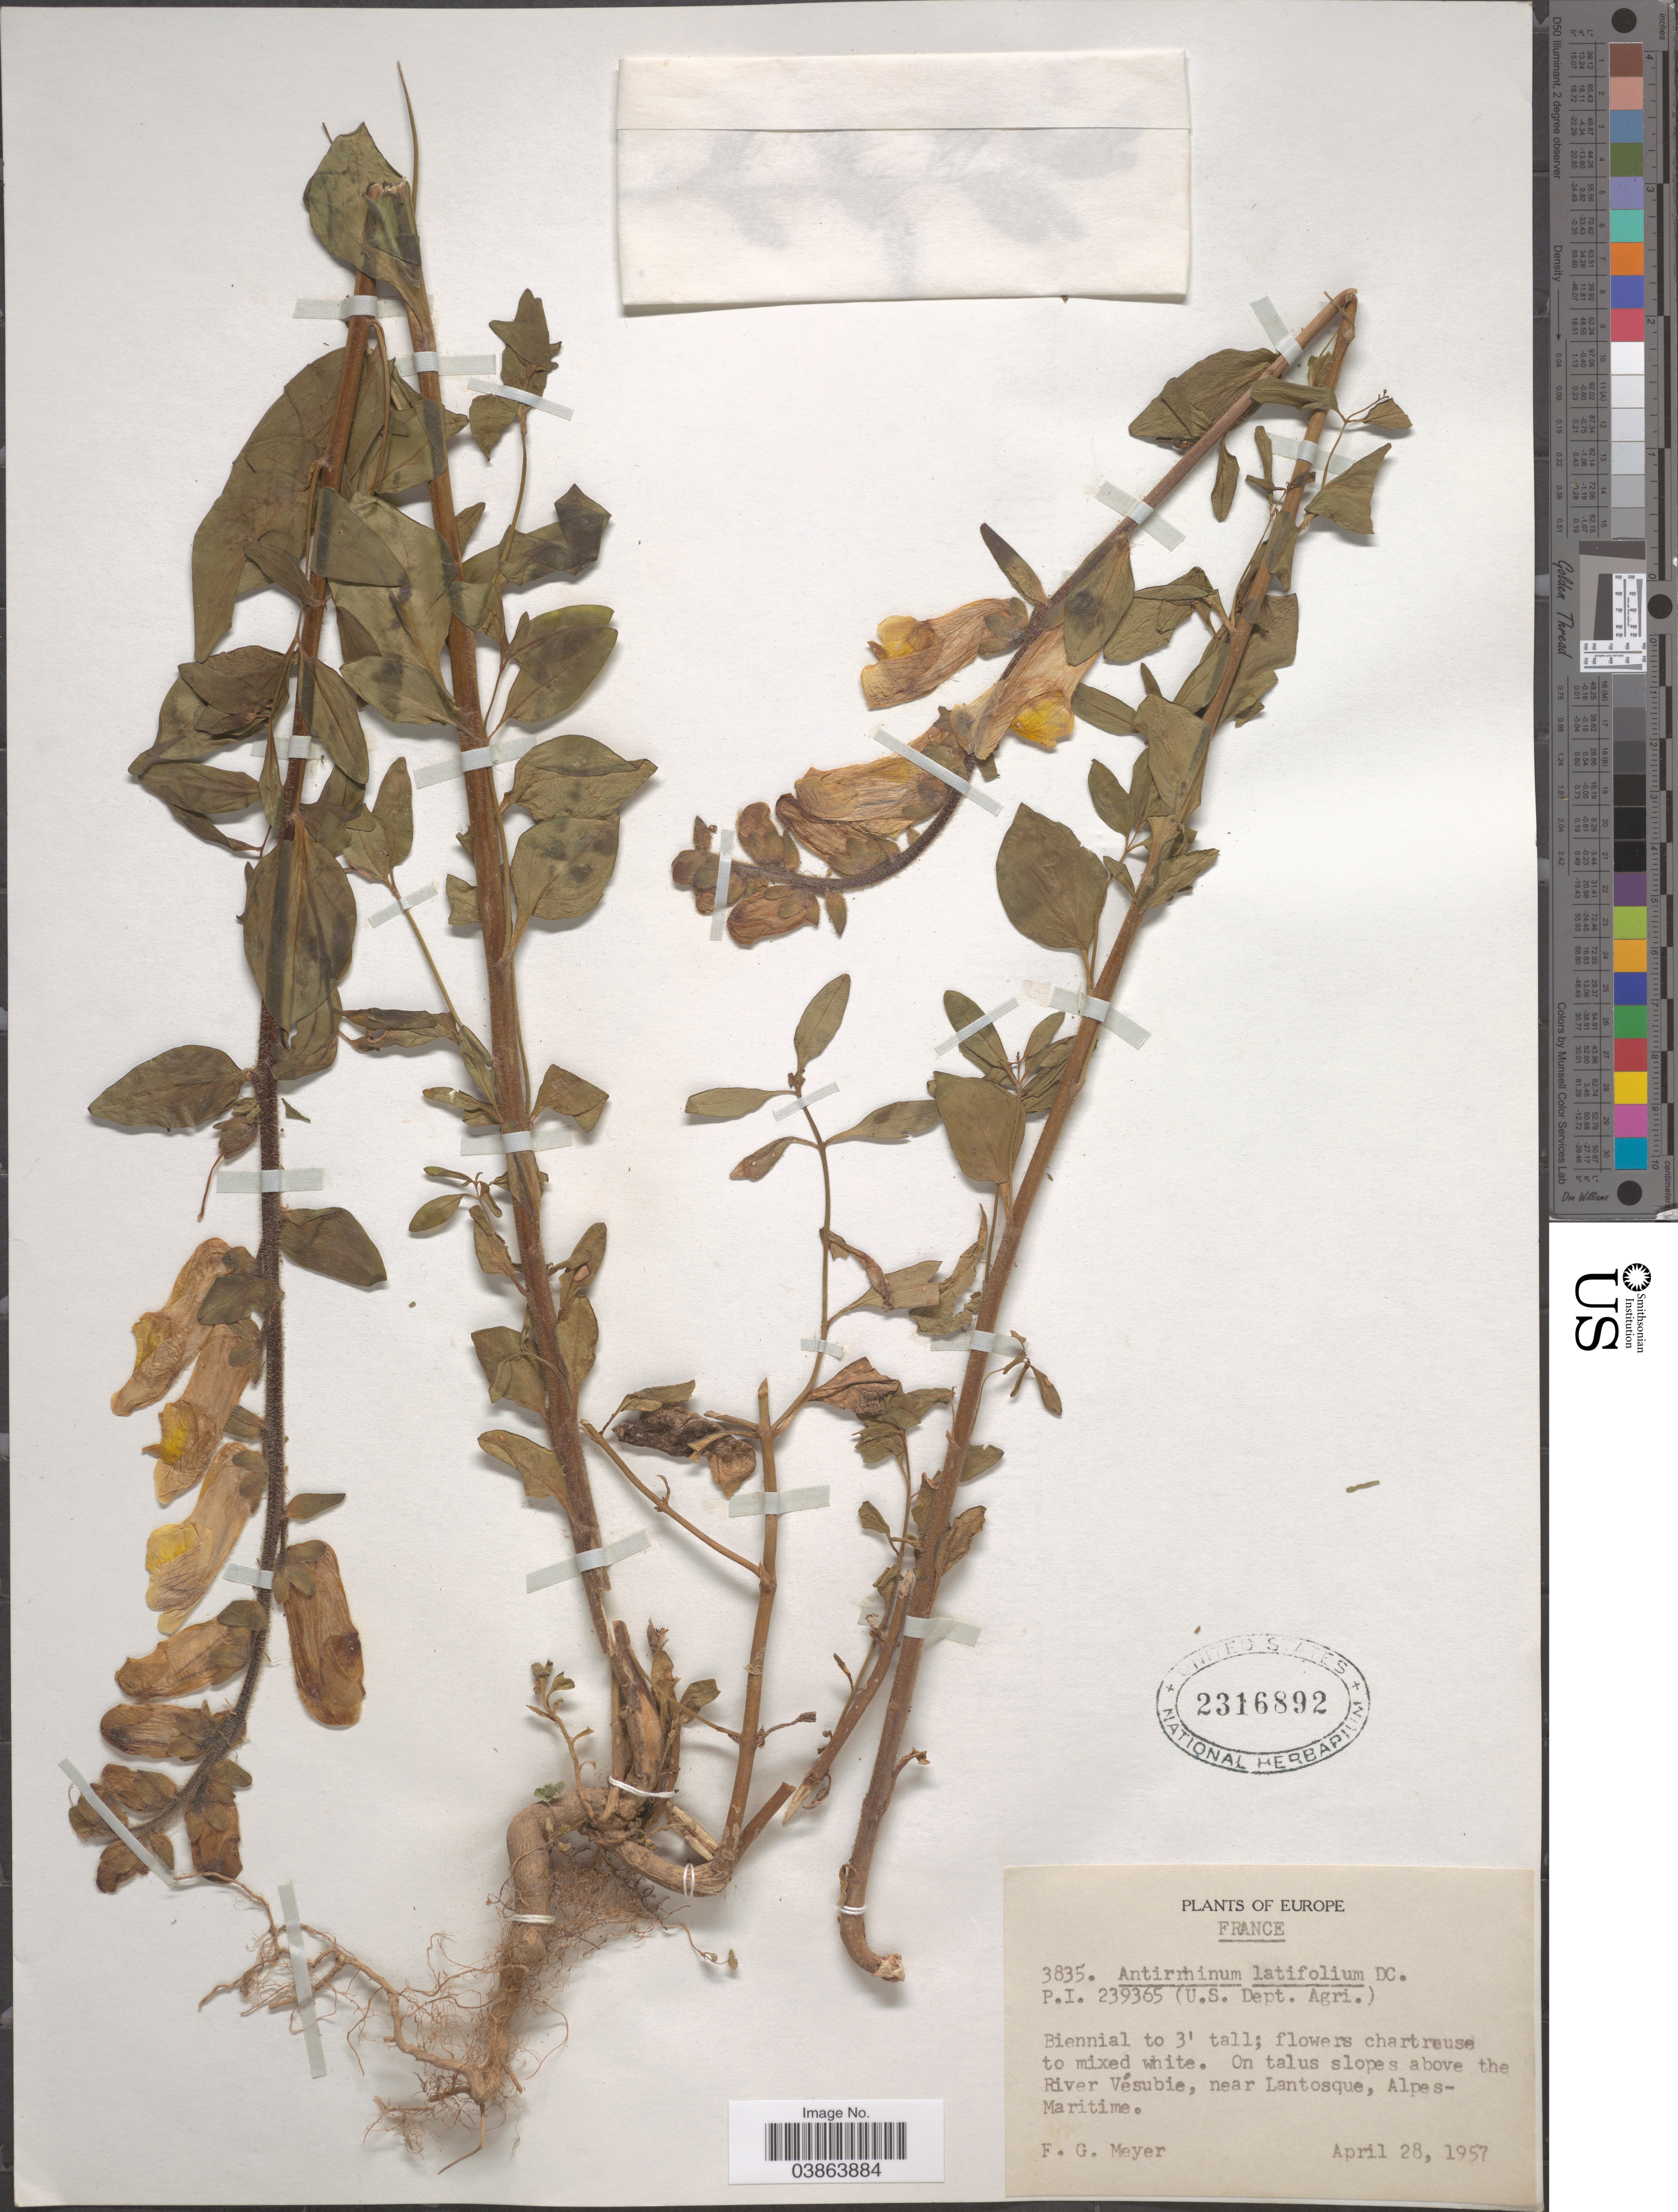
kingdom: Plantae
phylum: Tracheophyta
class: Magnoliopsida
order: Lamiales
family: Plantaginaceae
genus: Antirrhinum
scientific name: Antirrhinum latifolium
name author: Mill.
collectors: F. G. Meyer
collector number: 3835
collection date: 1957-04-28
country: France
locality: On talus slopes above the River Vésubie, near Lantosque, Alpes-Maritime.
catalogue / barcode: US 2316892